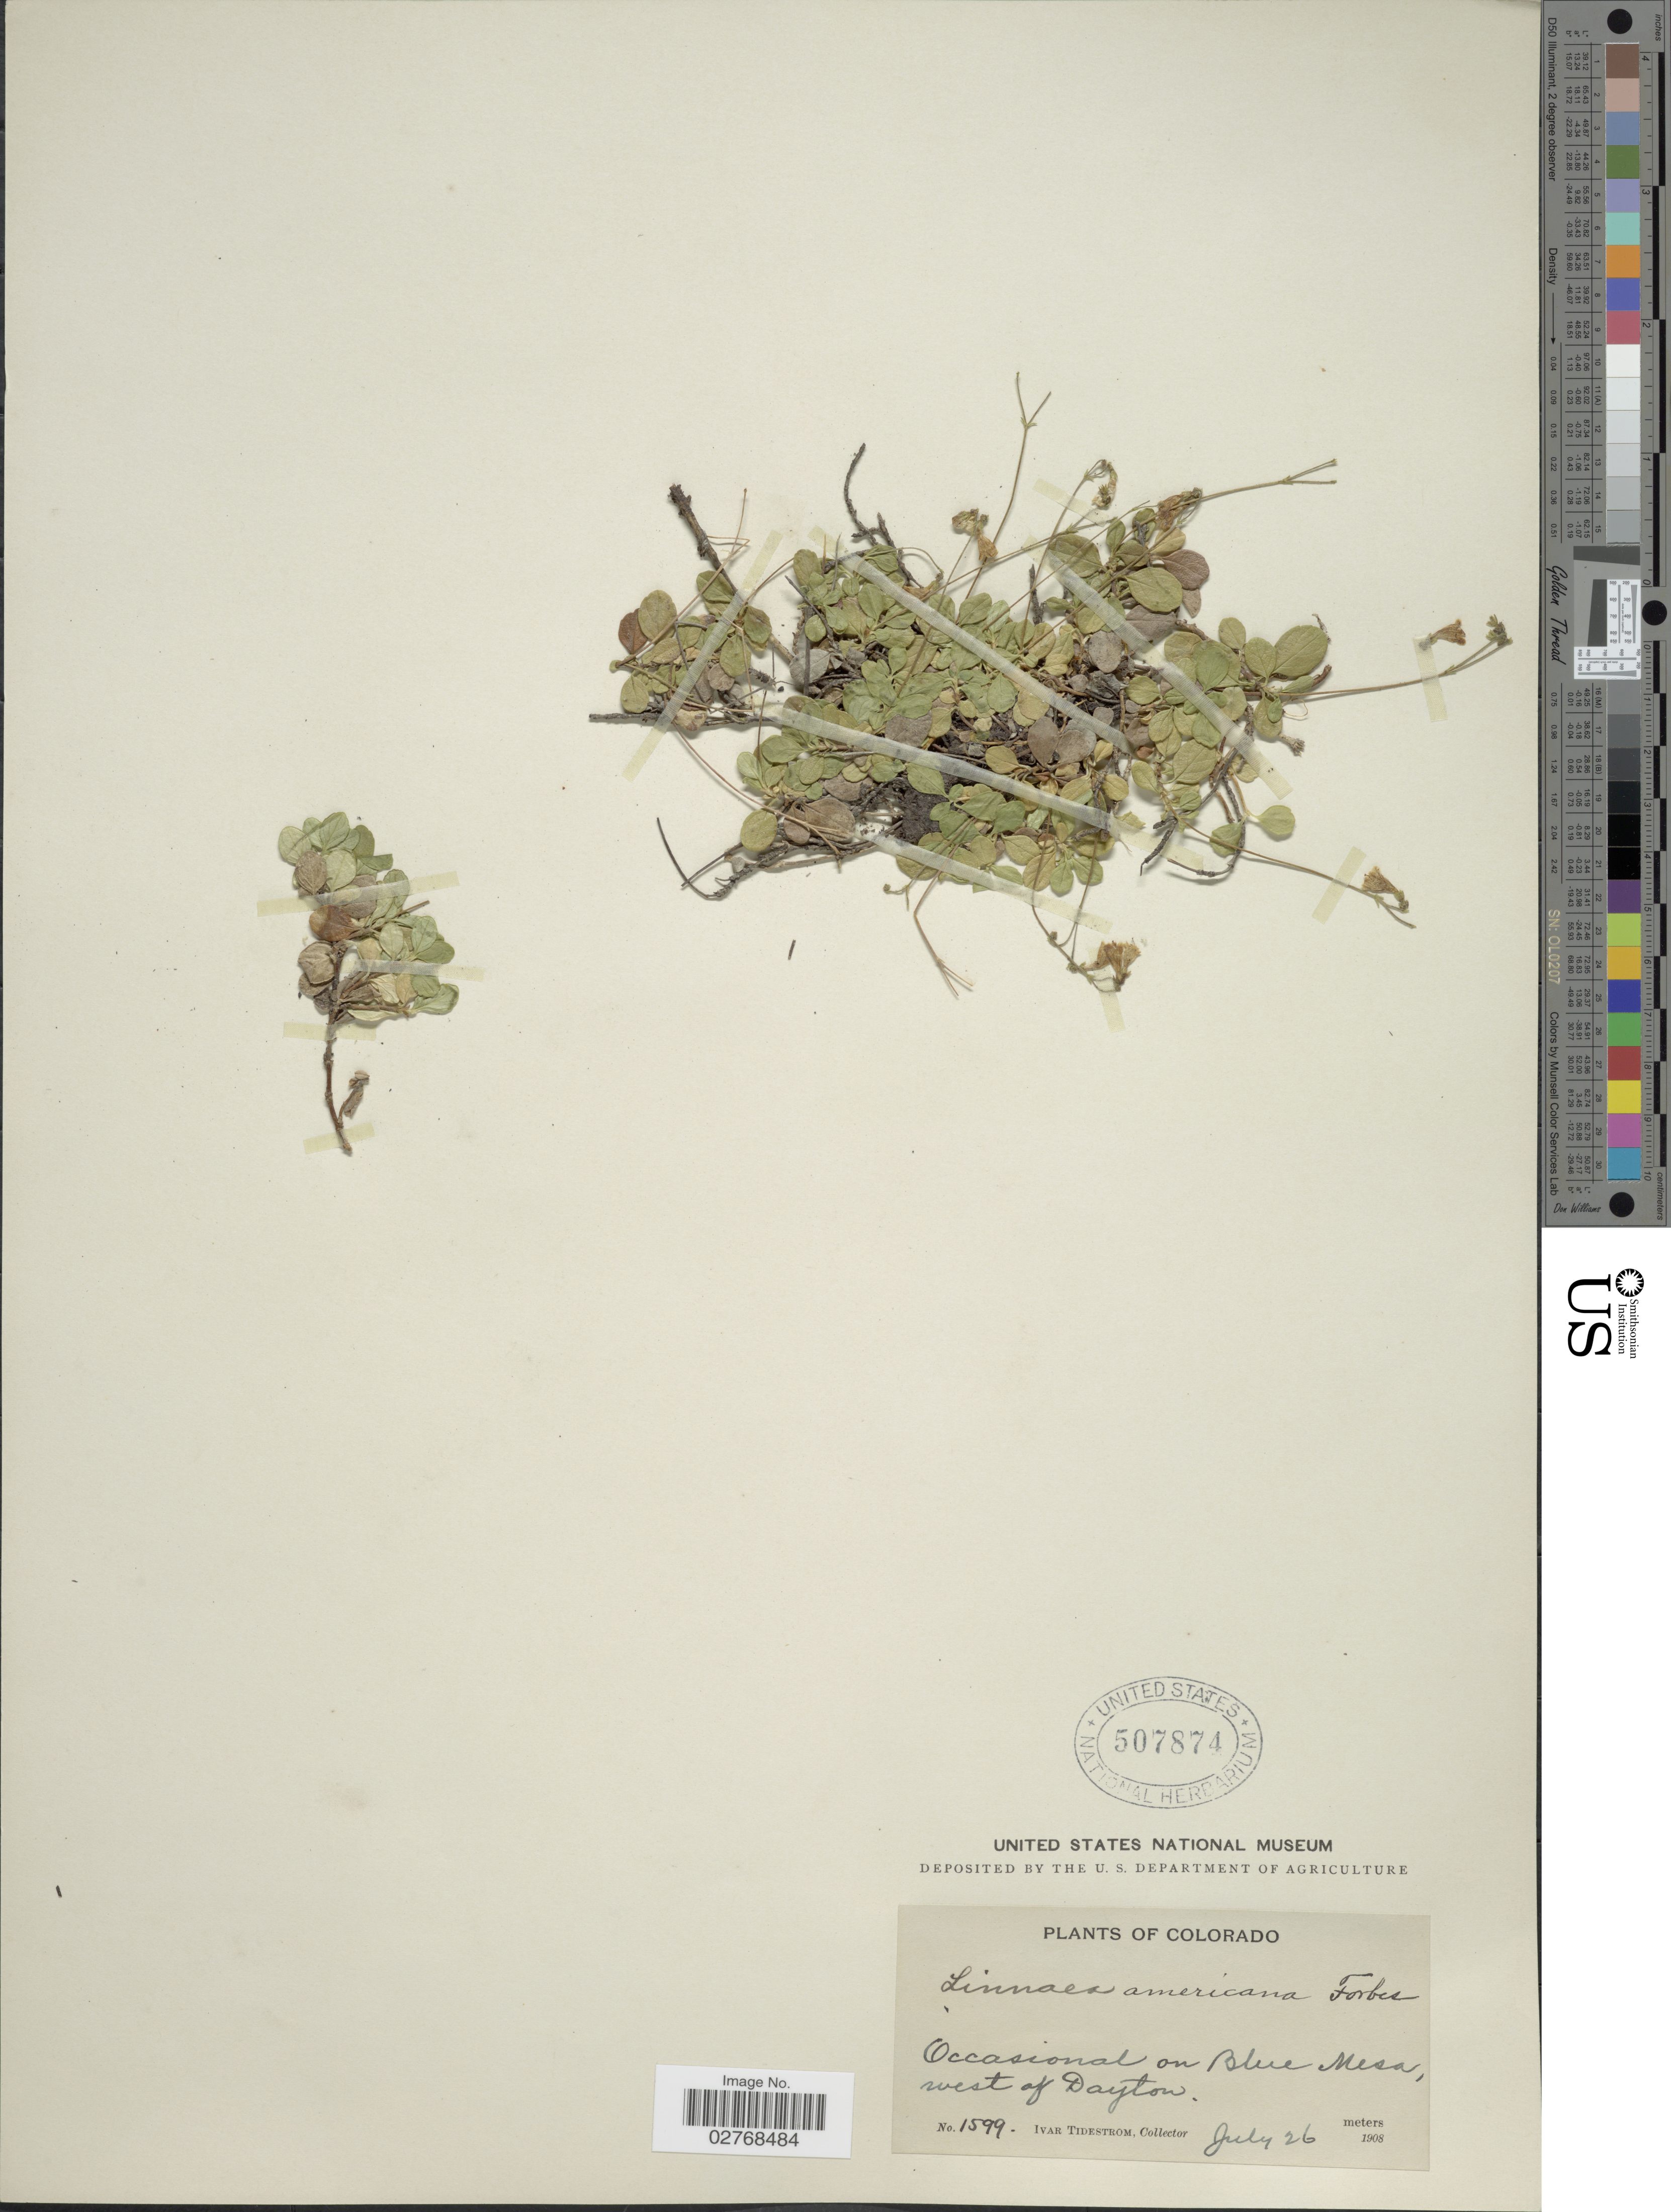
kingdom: Plantae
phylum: Tracheophyta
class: Magnoliopsida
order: Dipsacales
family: Caprifoliaceae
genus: Linnaea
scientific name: Linnaea borealis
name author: L.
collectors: I. F. Tidestrom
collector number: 1599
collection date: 1908-07-26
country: United States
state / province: Colorado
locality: Occasional on Blue Mesa, west of Dayton.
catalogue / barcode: US 507874